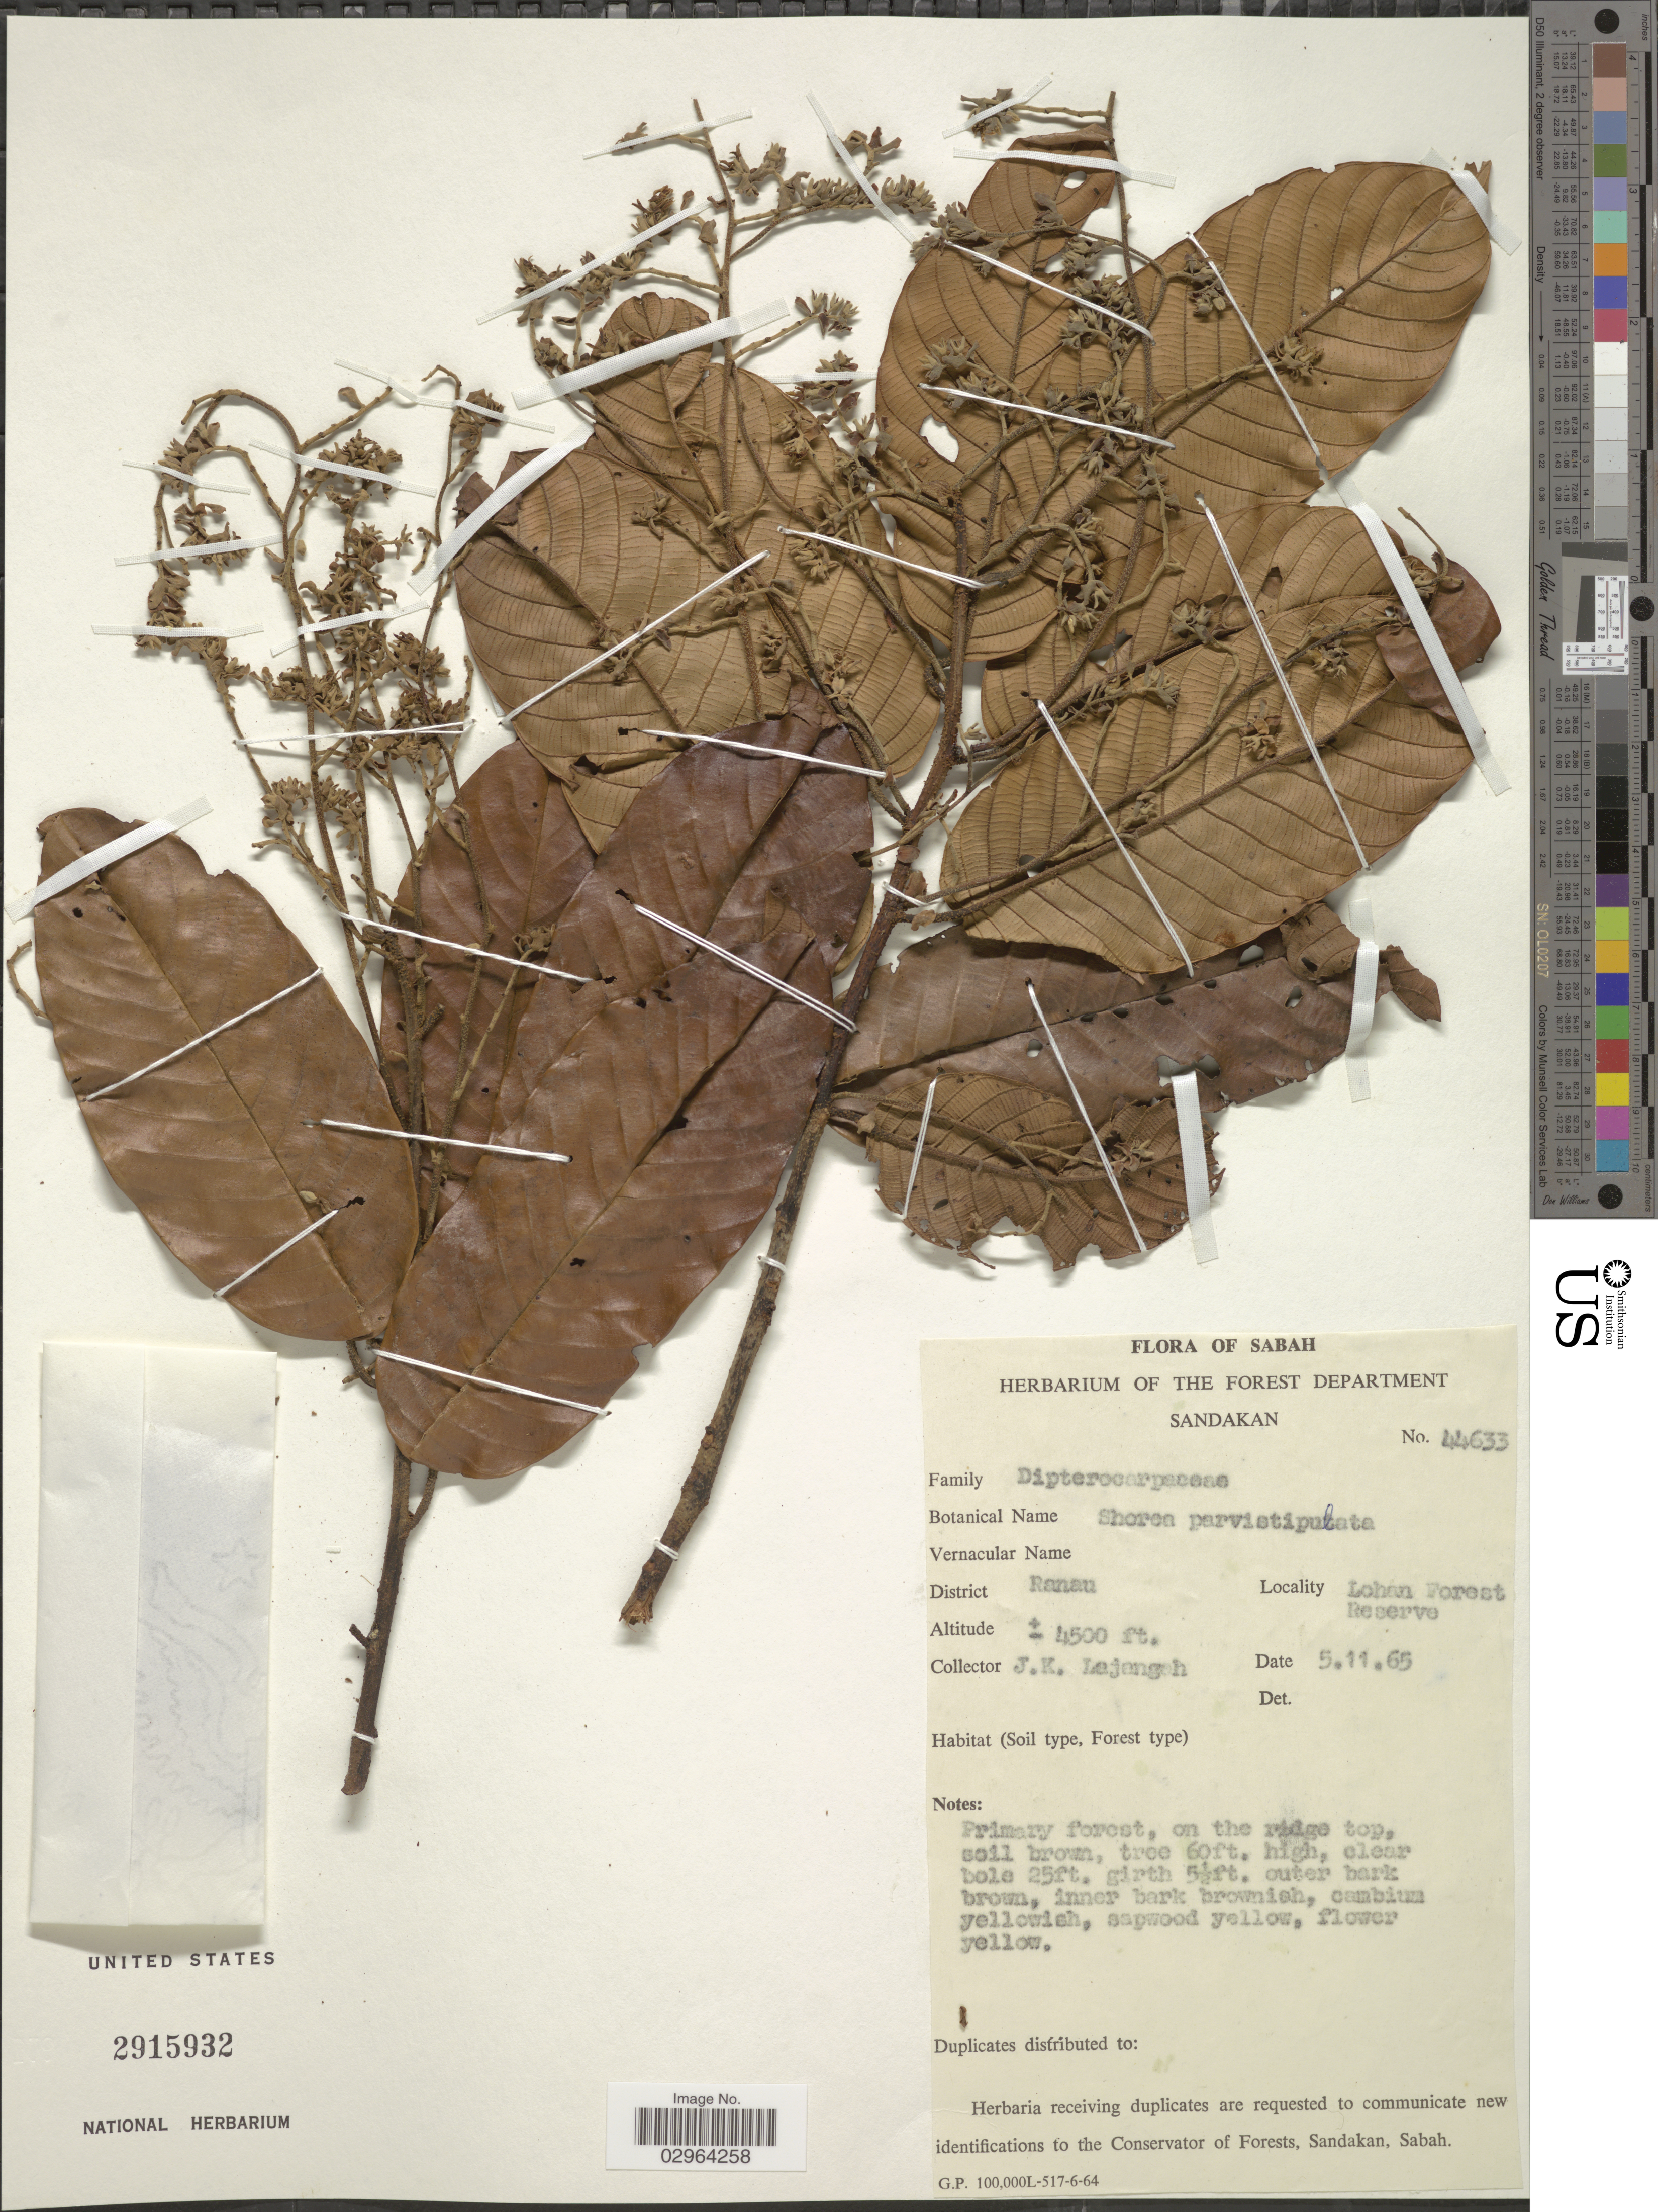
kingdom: Plantae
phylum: Tracheophyta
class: Magnoliopsida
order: Malvales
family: Dipterocarpaceae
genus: Rubroshorea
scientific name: Rubroshorea parvistipulata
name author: (F. Heim) P.S. Ashton & J. Heck.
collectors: J.K. Lajangah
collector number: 44633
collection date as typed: Transcribed d/m/y: 5/11/65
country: Malaysia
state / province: Sabah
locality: District Ranau. Lohan Forest Reserve.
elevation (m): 1372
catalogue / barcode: US 2915932